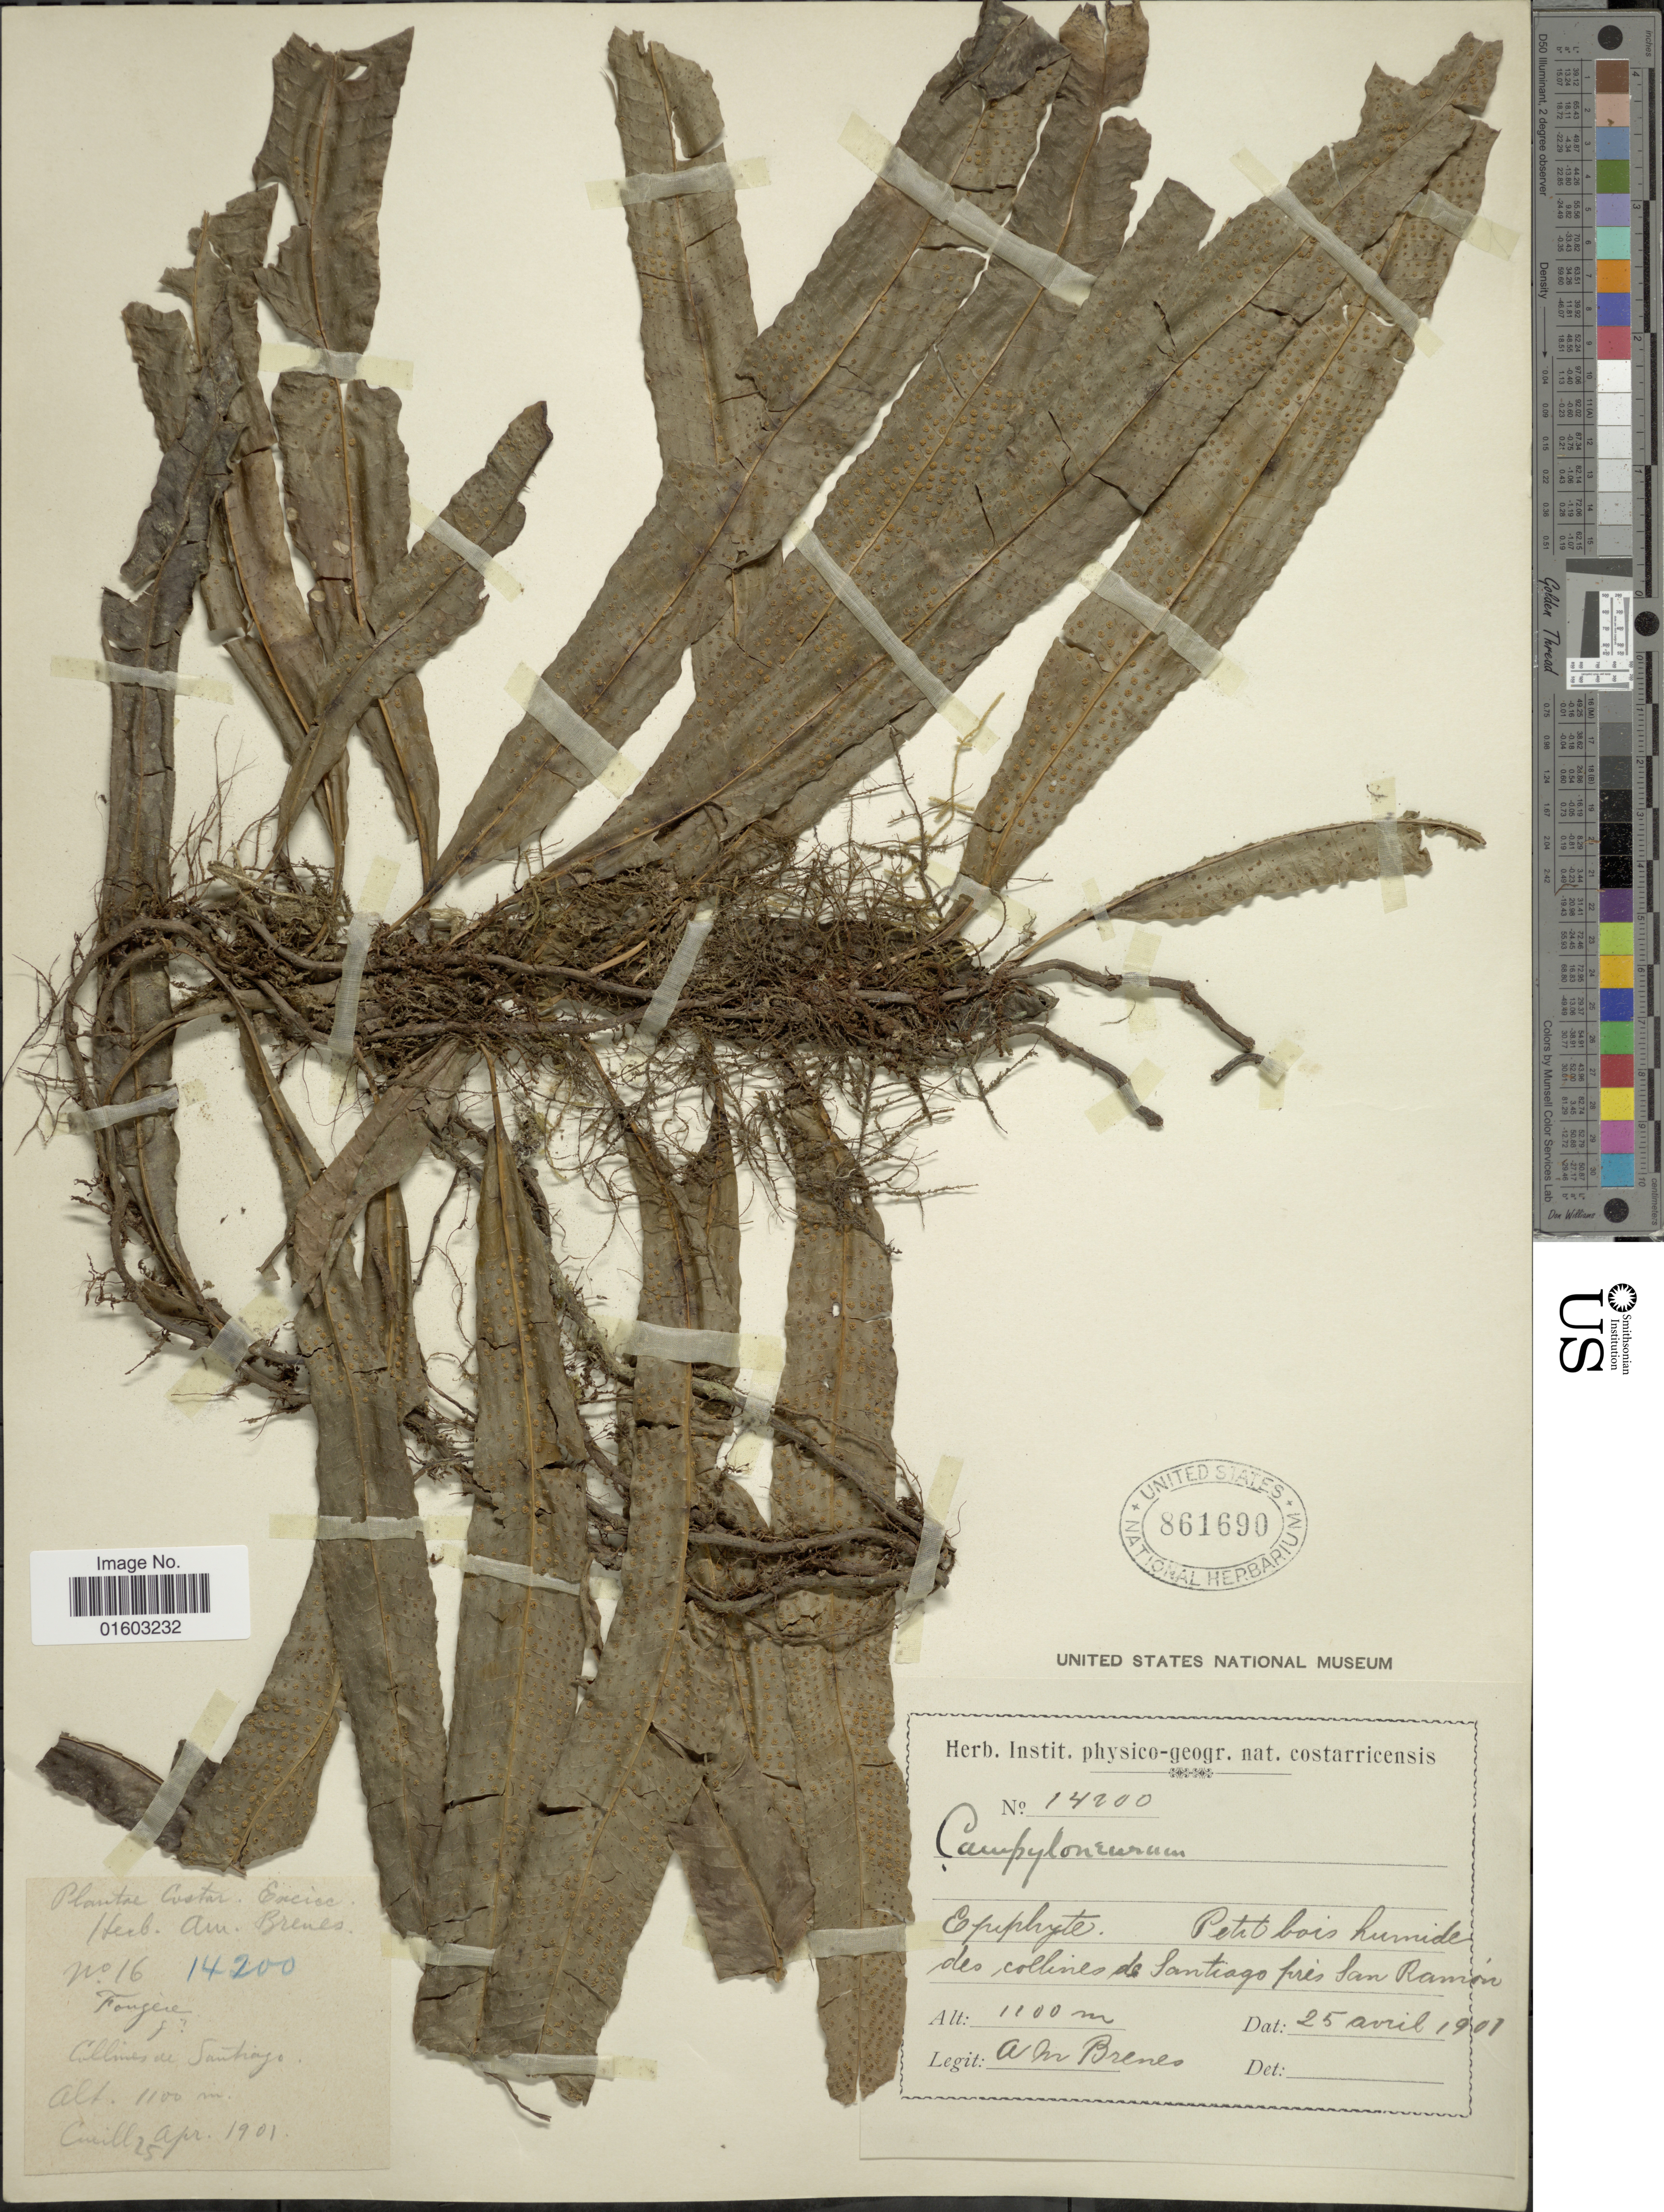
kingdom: Plantae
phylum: Tracheophyta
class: Polypodiopsida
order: Polypodiales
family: Polypodiaceae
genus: Campyloneurum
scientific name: Campyloneurum serpentinum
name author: (Christ) Ching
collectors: A. Brenes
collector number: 14200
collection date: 1901-04-25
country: Costa Rica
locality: Petit bois humide des collines de Santiago pres San Ramon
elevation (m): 1100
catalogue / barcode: US 861690